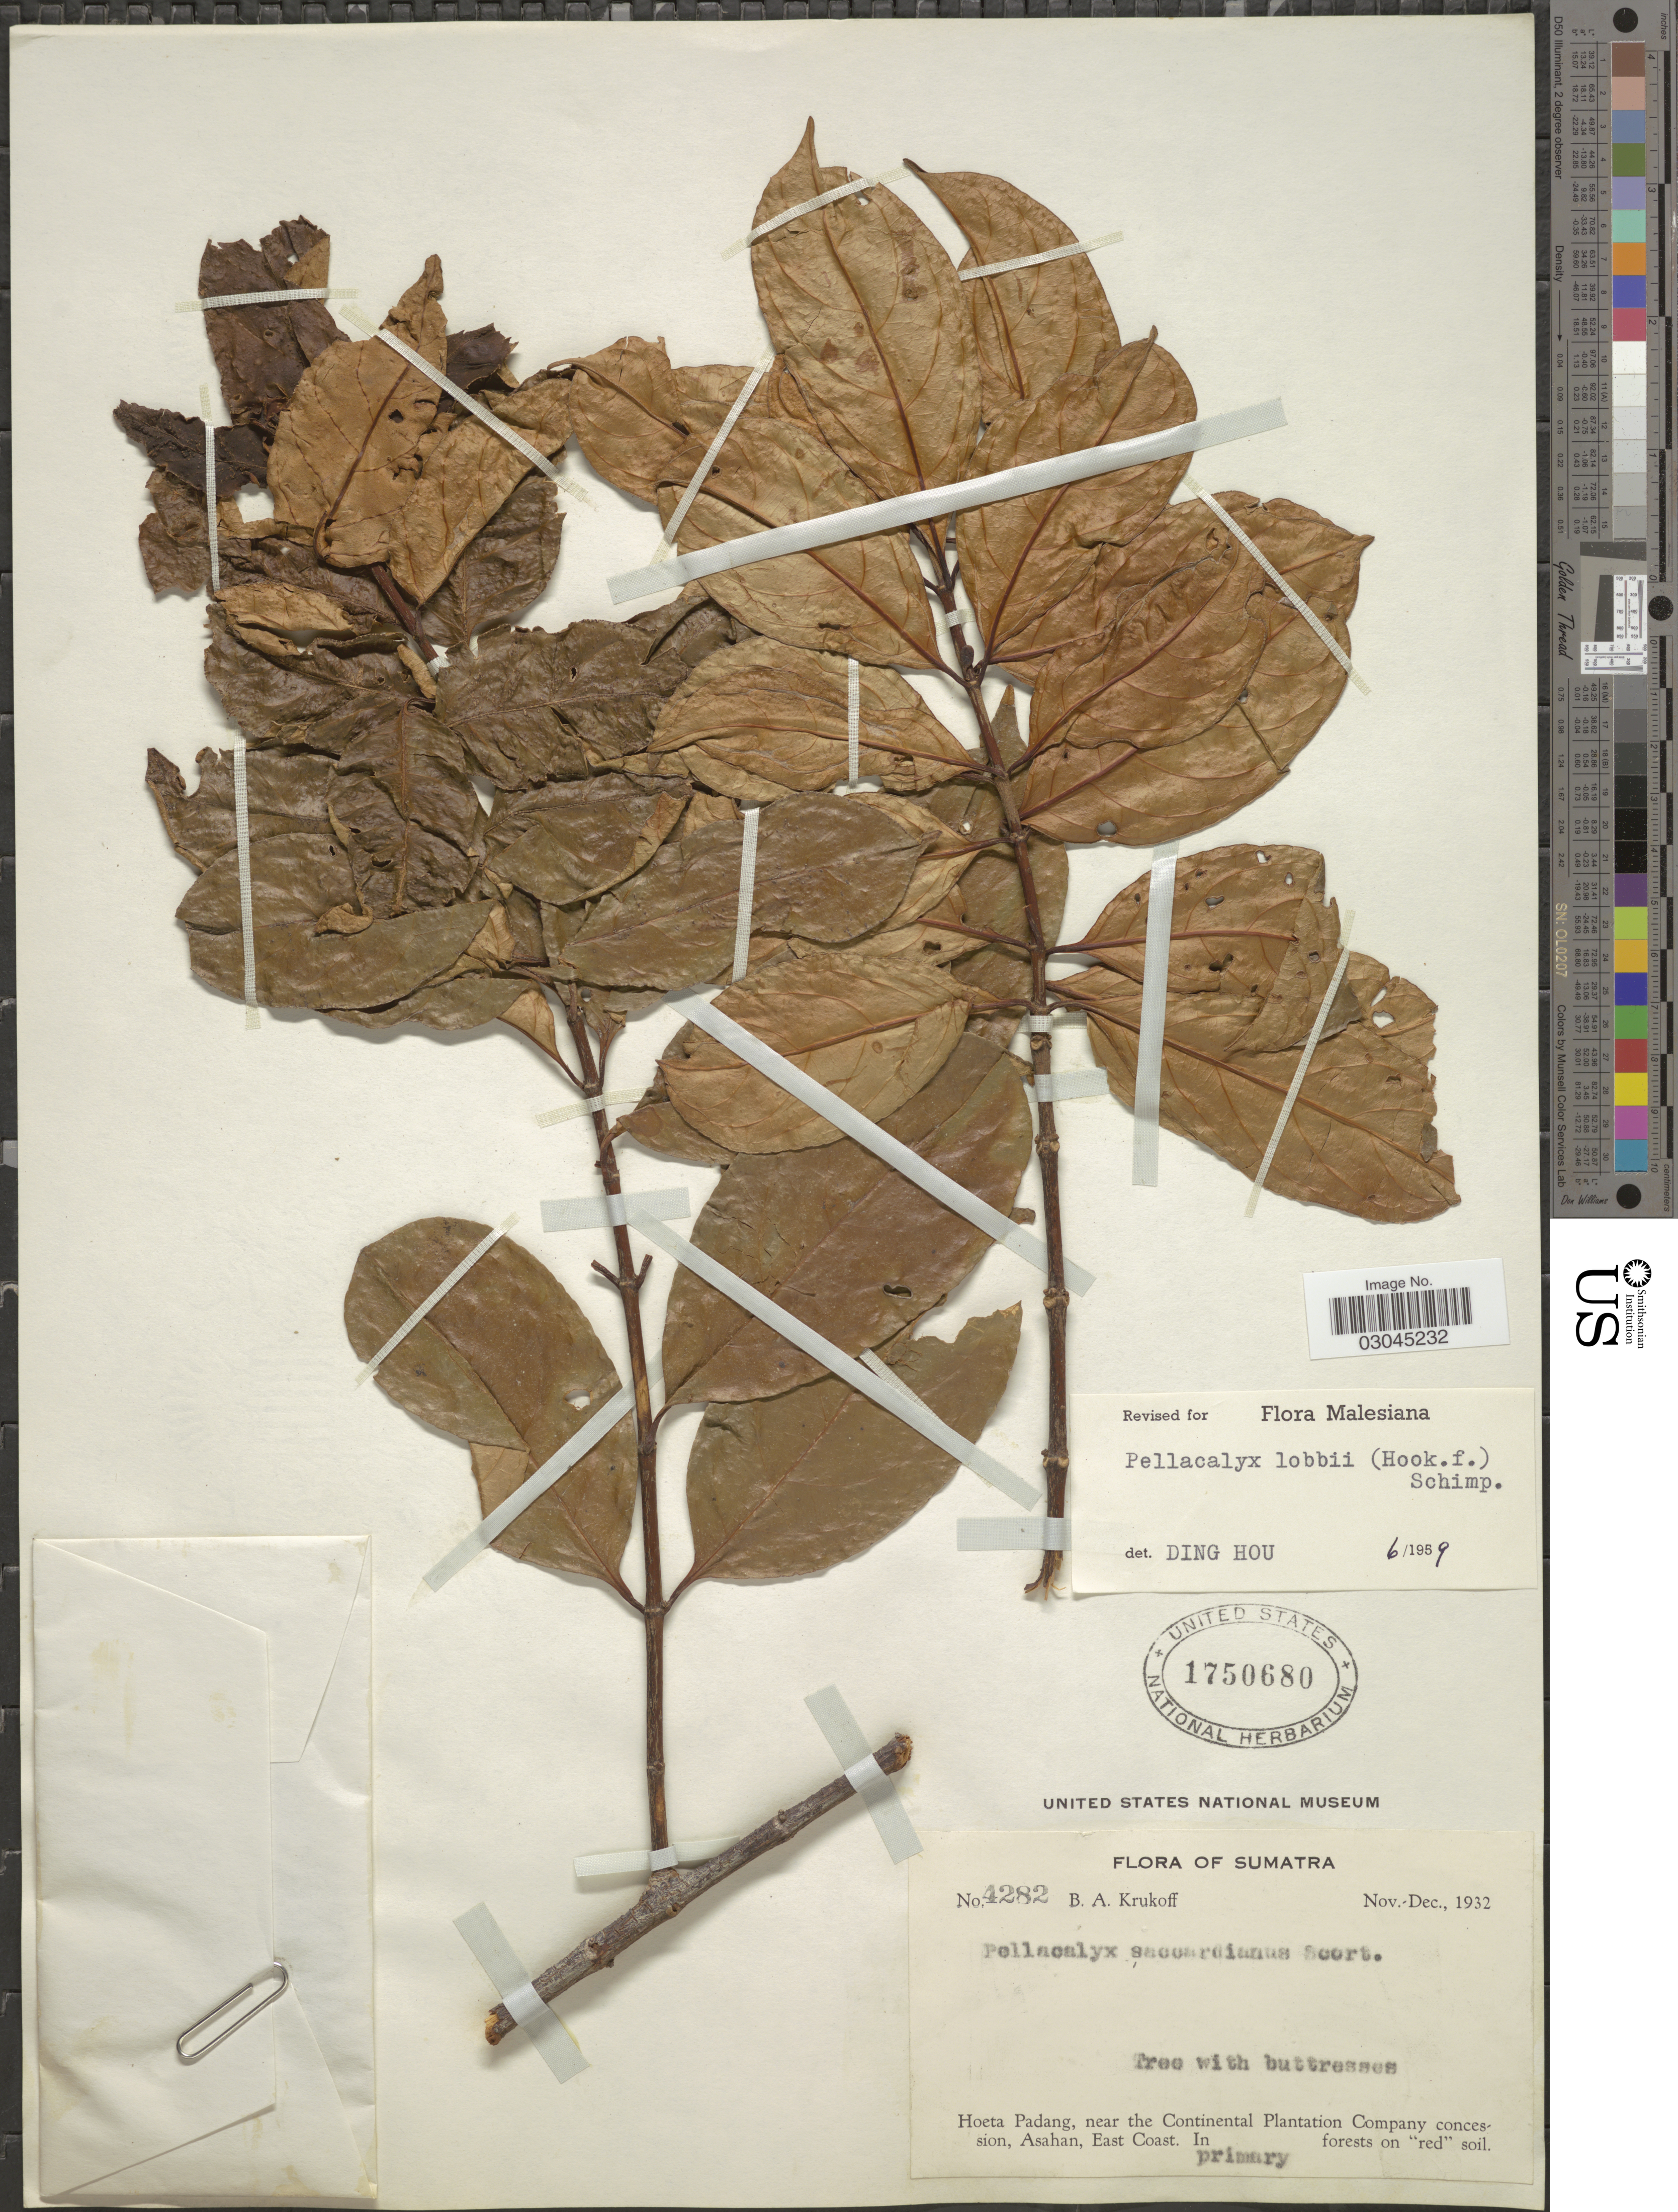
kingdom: Plantae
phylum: Tracheophyta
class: Magnoliopsida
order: Malpighiales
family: Rhizophoraceae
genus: Pellacalyx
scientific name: Pellacalyx lobbii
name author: (Hook. f.) Schimp.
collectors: B. A. Krukoff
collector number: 4282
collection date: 1932-11/1932-12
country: Indonesia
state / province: Sumatra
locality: Hoeta Padang, near the Continental Plantation Company concession, Asahan, East Coast.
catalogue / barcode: US 1750680